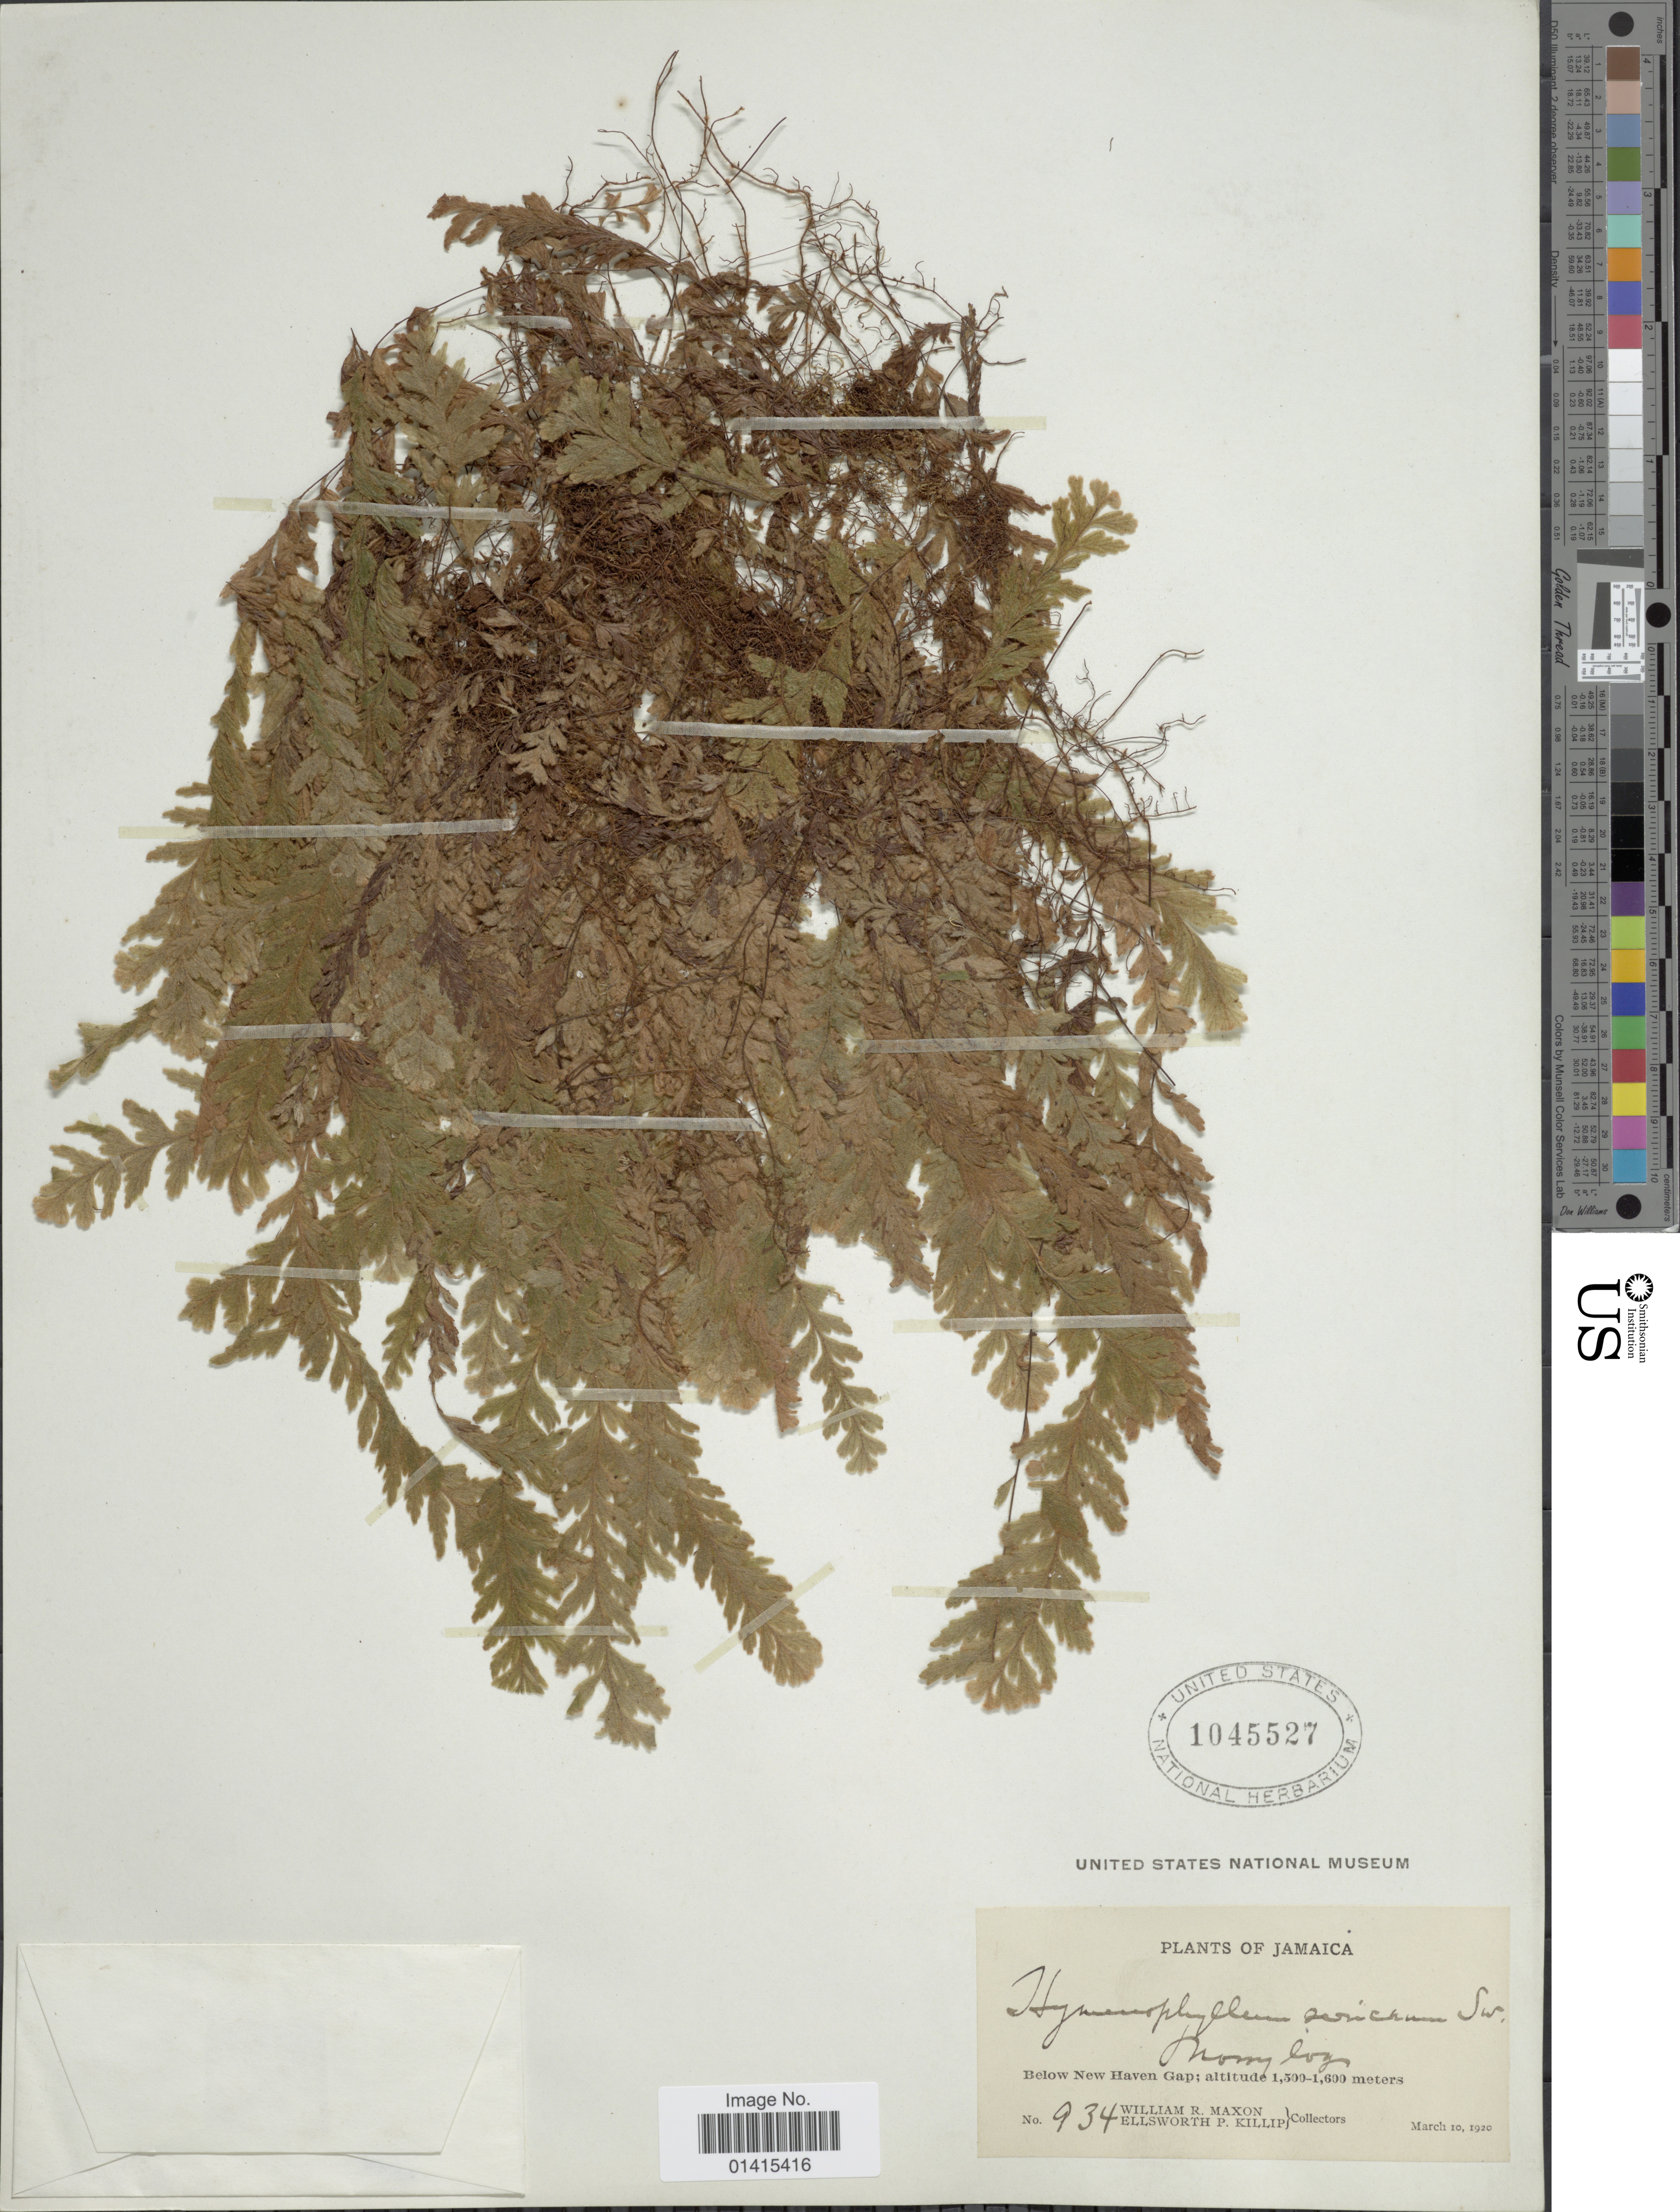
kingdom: Plantae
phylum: Tracheophyta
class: Polypodiopsida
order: Hymenophyllales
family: Hymenophyllaceae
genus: Hymenophyllum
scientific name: Hymenophyllum sericeum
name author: Sw. in Schrad.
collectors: W. R. Maxon & E. P. Killip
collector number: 934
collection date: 1920-03-10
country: Jamaica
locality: Below New Haven Gap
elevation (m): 1500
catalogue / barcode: US 1045527